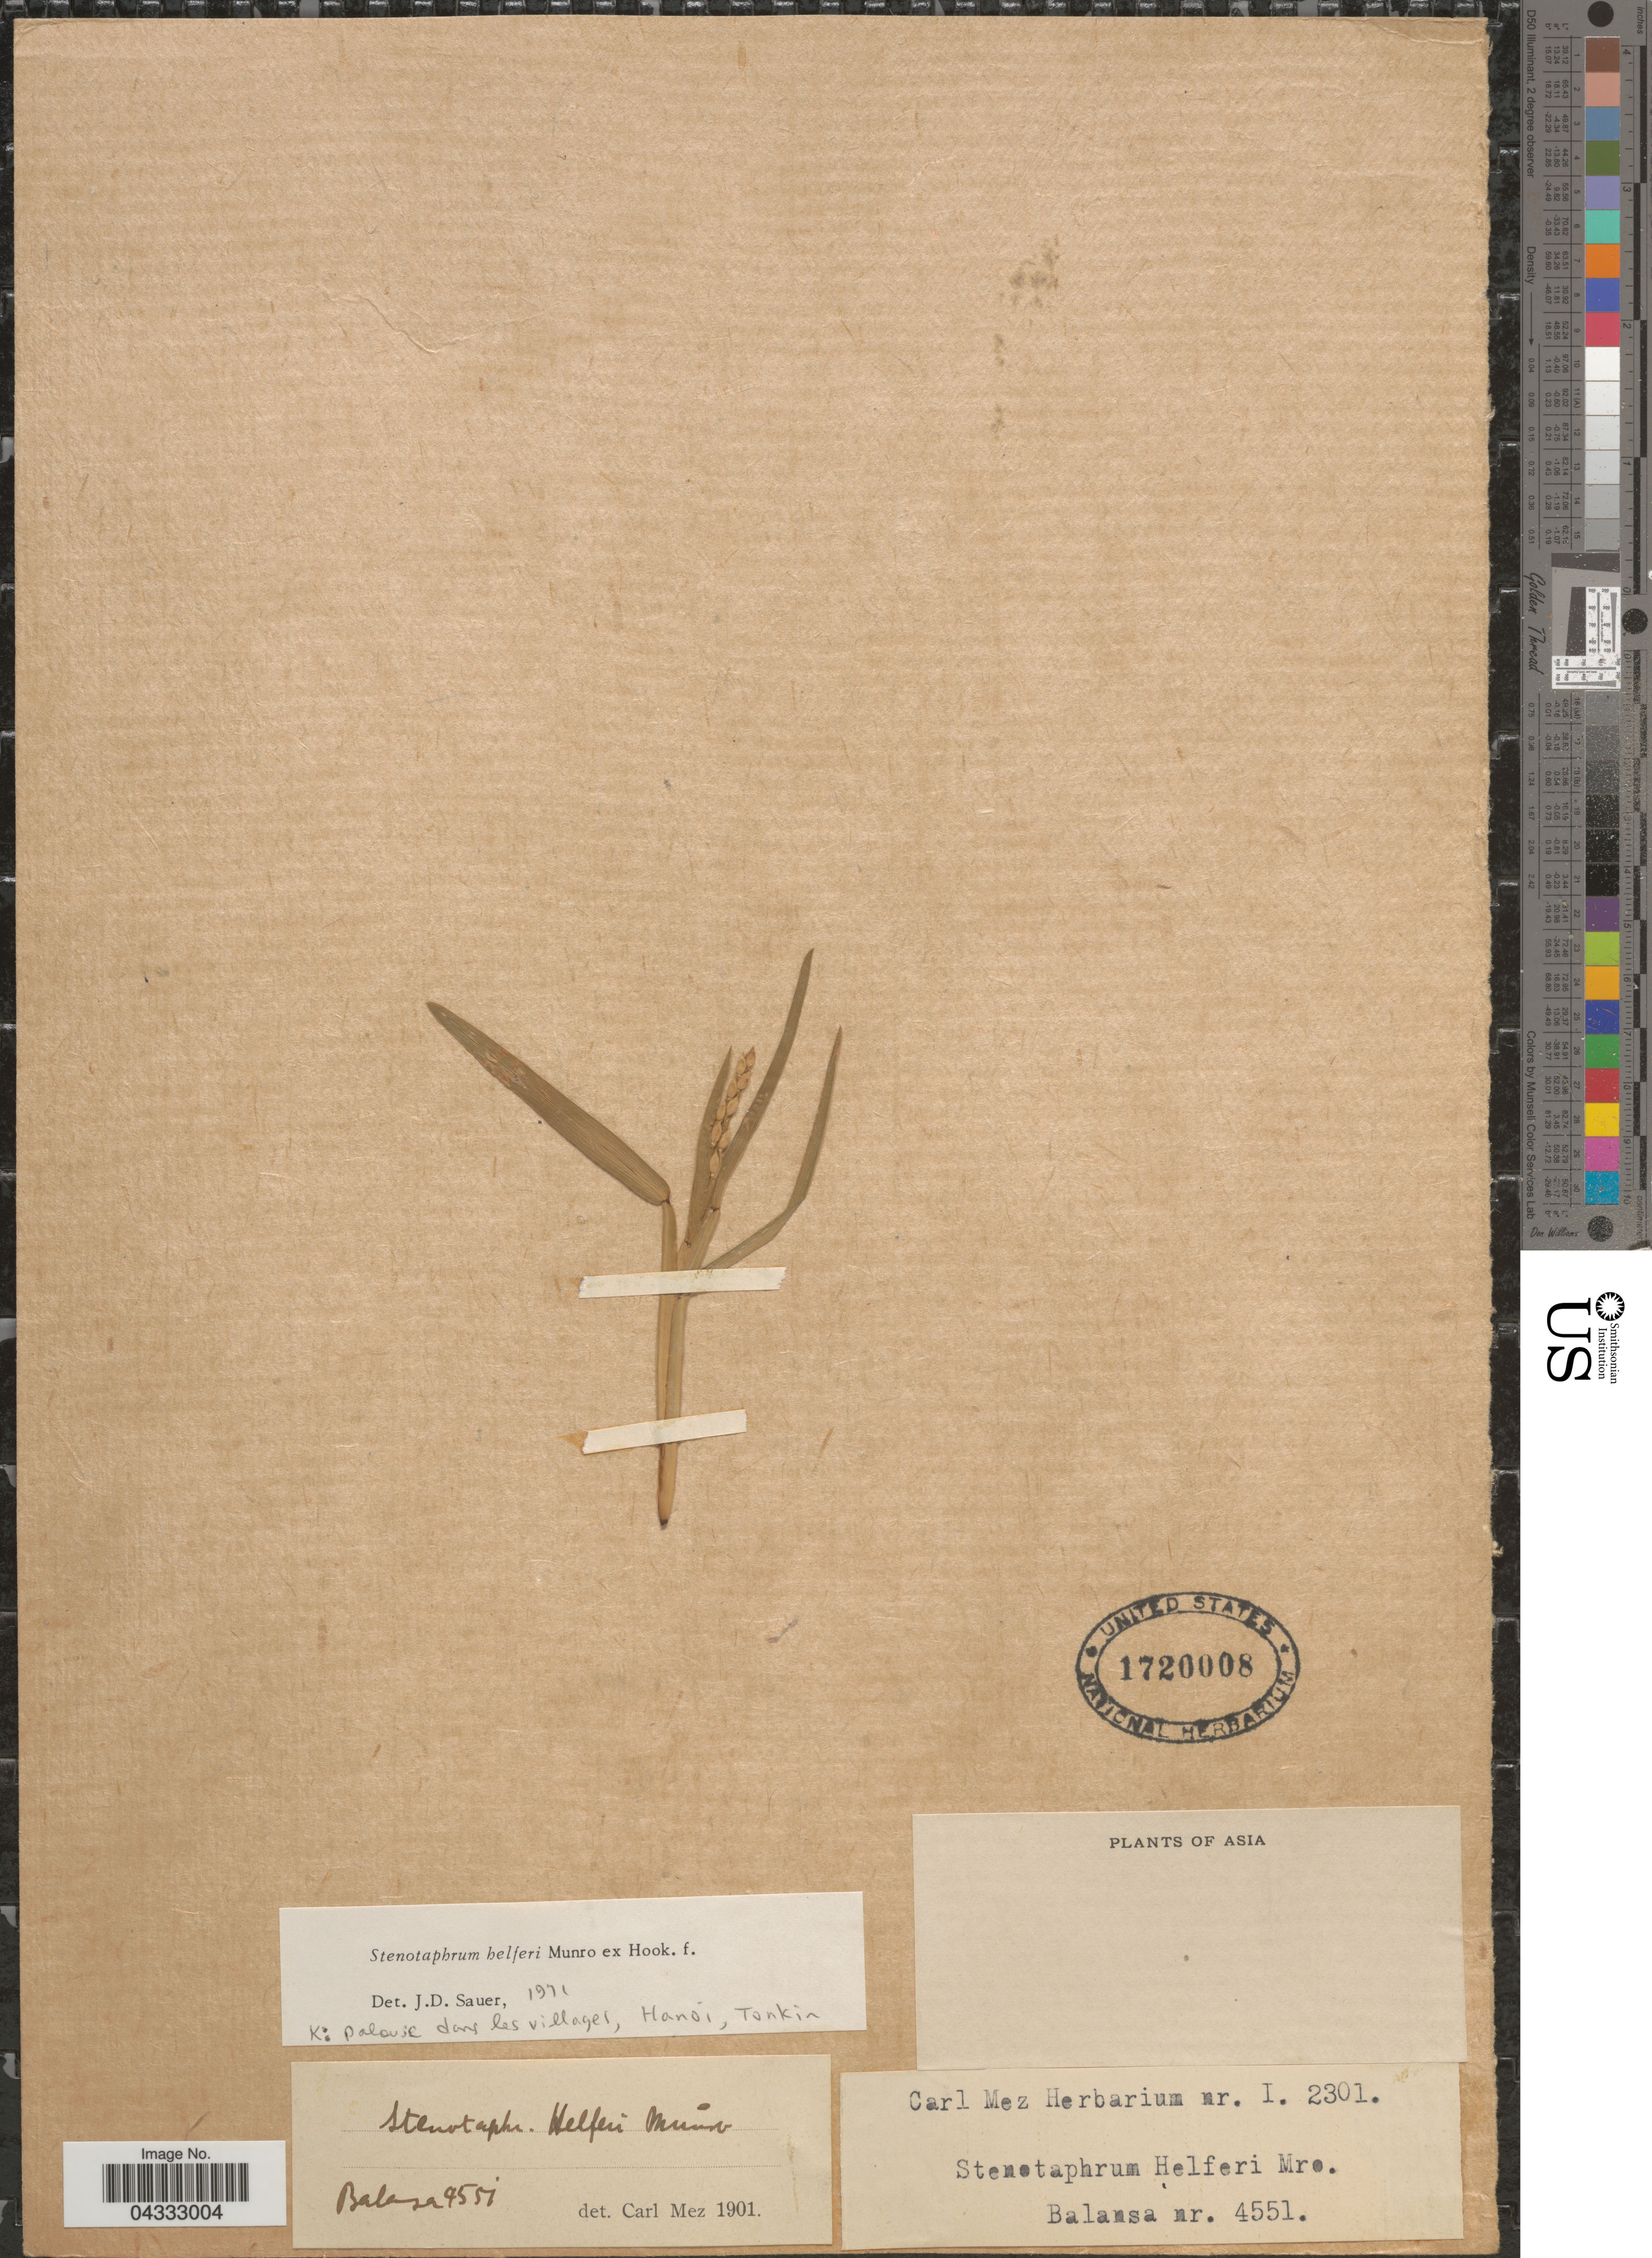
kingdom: Plantae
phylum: Tracheophyta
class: Liliopsida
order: Poales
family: Poaceae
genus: Stenotaphrum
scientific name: Stenotaphrum helferi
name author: Munro ex Hook. f.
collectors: -. Balansa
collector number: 4551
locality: Asia.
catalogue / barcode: US 1720008